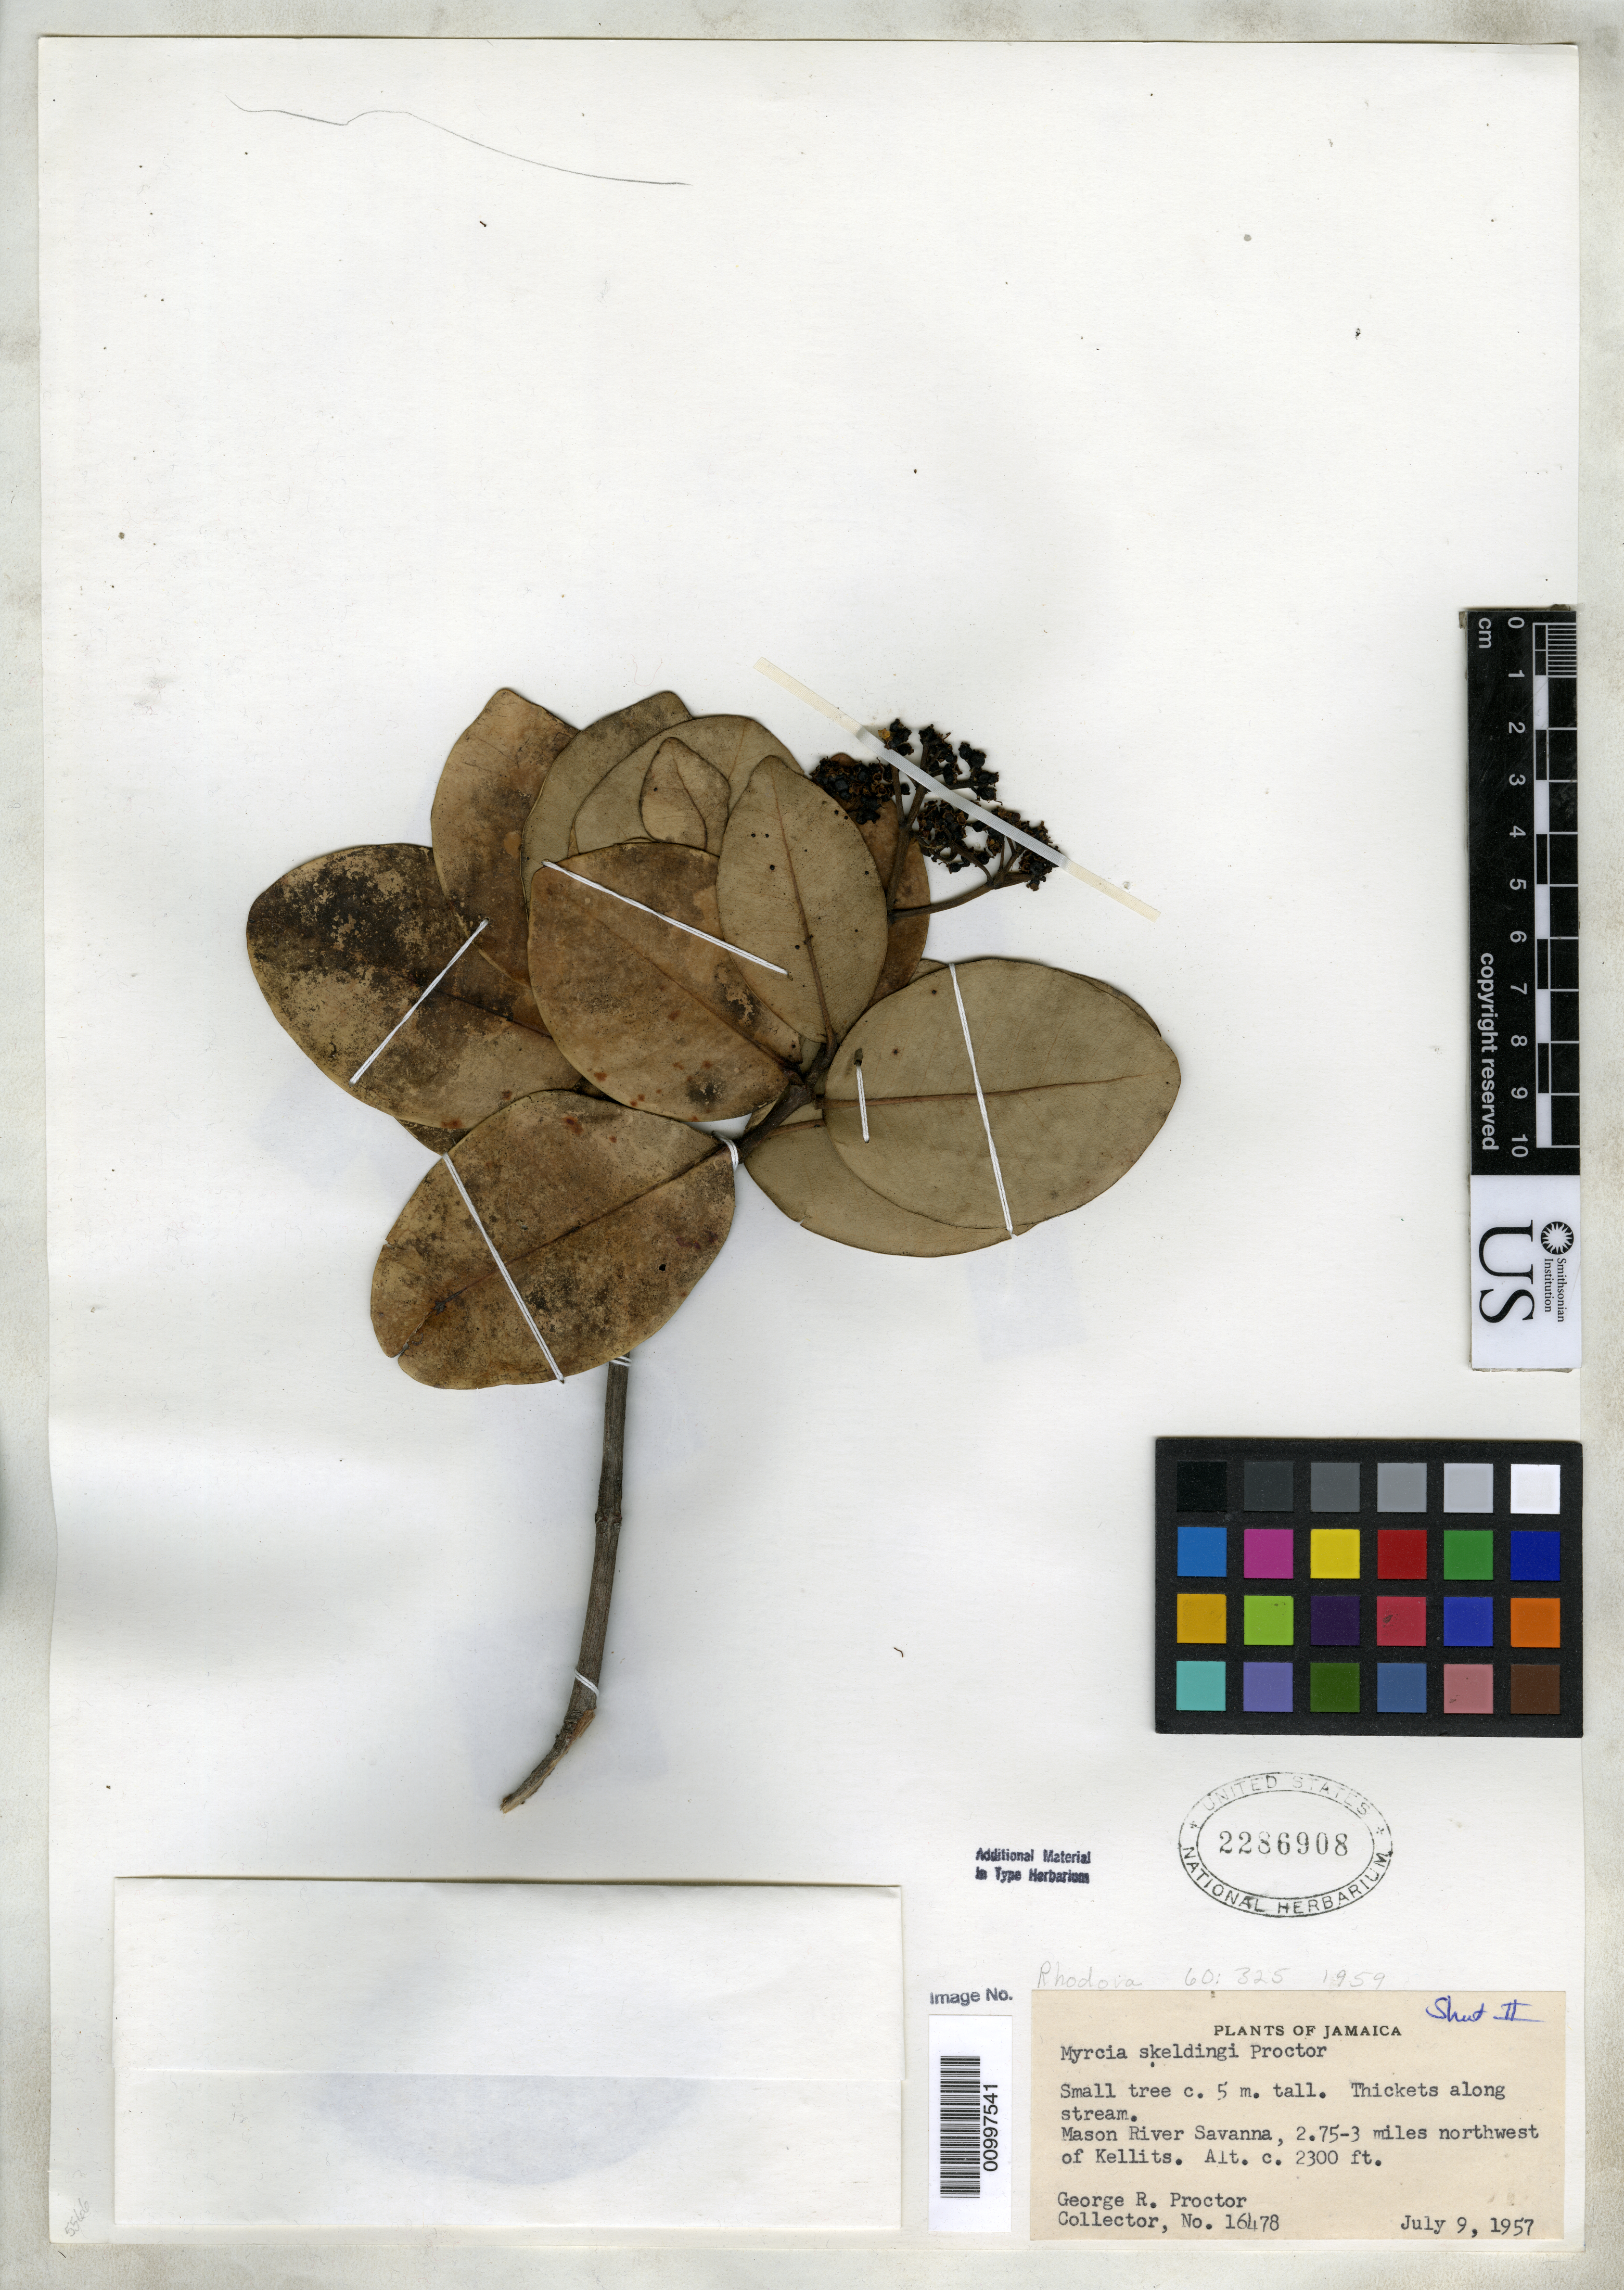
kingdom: Plantae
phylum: Tracheophyta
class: Magnoliopsida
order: Myrtales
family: Myrtaceae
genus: Myrcia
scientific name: Myrcia skeldingii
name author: Proctor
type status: Isotype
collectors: G. R. Proctor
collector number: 16478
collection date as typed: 09 Jul 1957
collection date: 1957-07-09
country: Jamaica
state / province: Clarendon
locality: Mason River Savanna, 2.75-3 miles northwest of Kellits.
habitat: Thickets along stream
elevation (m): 701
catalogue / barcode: US 2286908